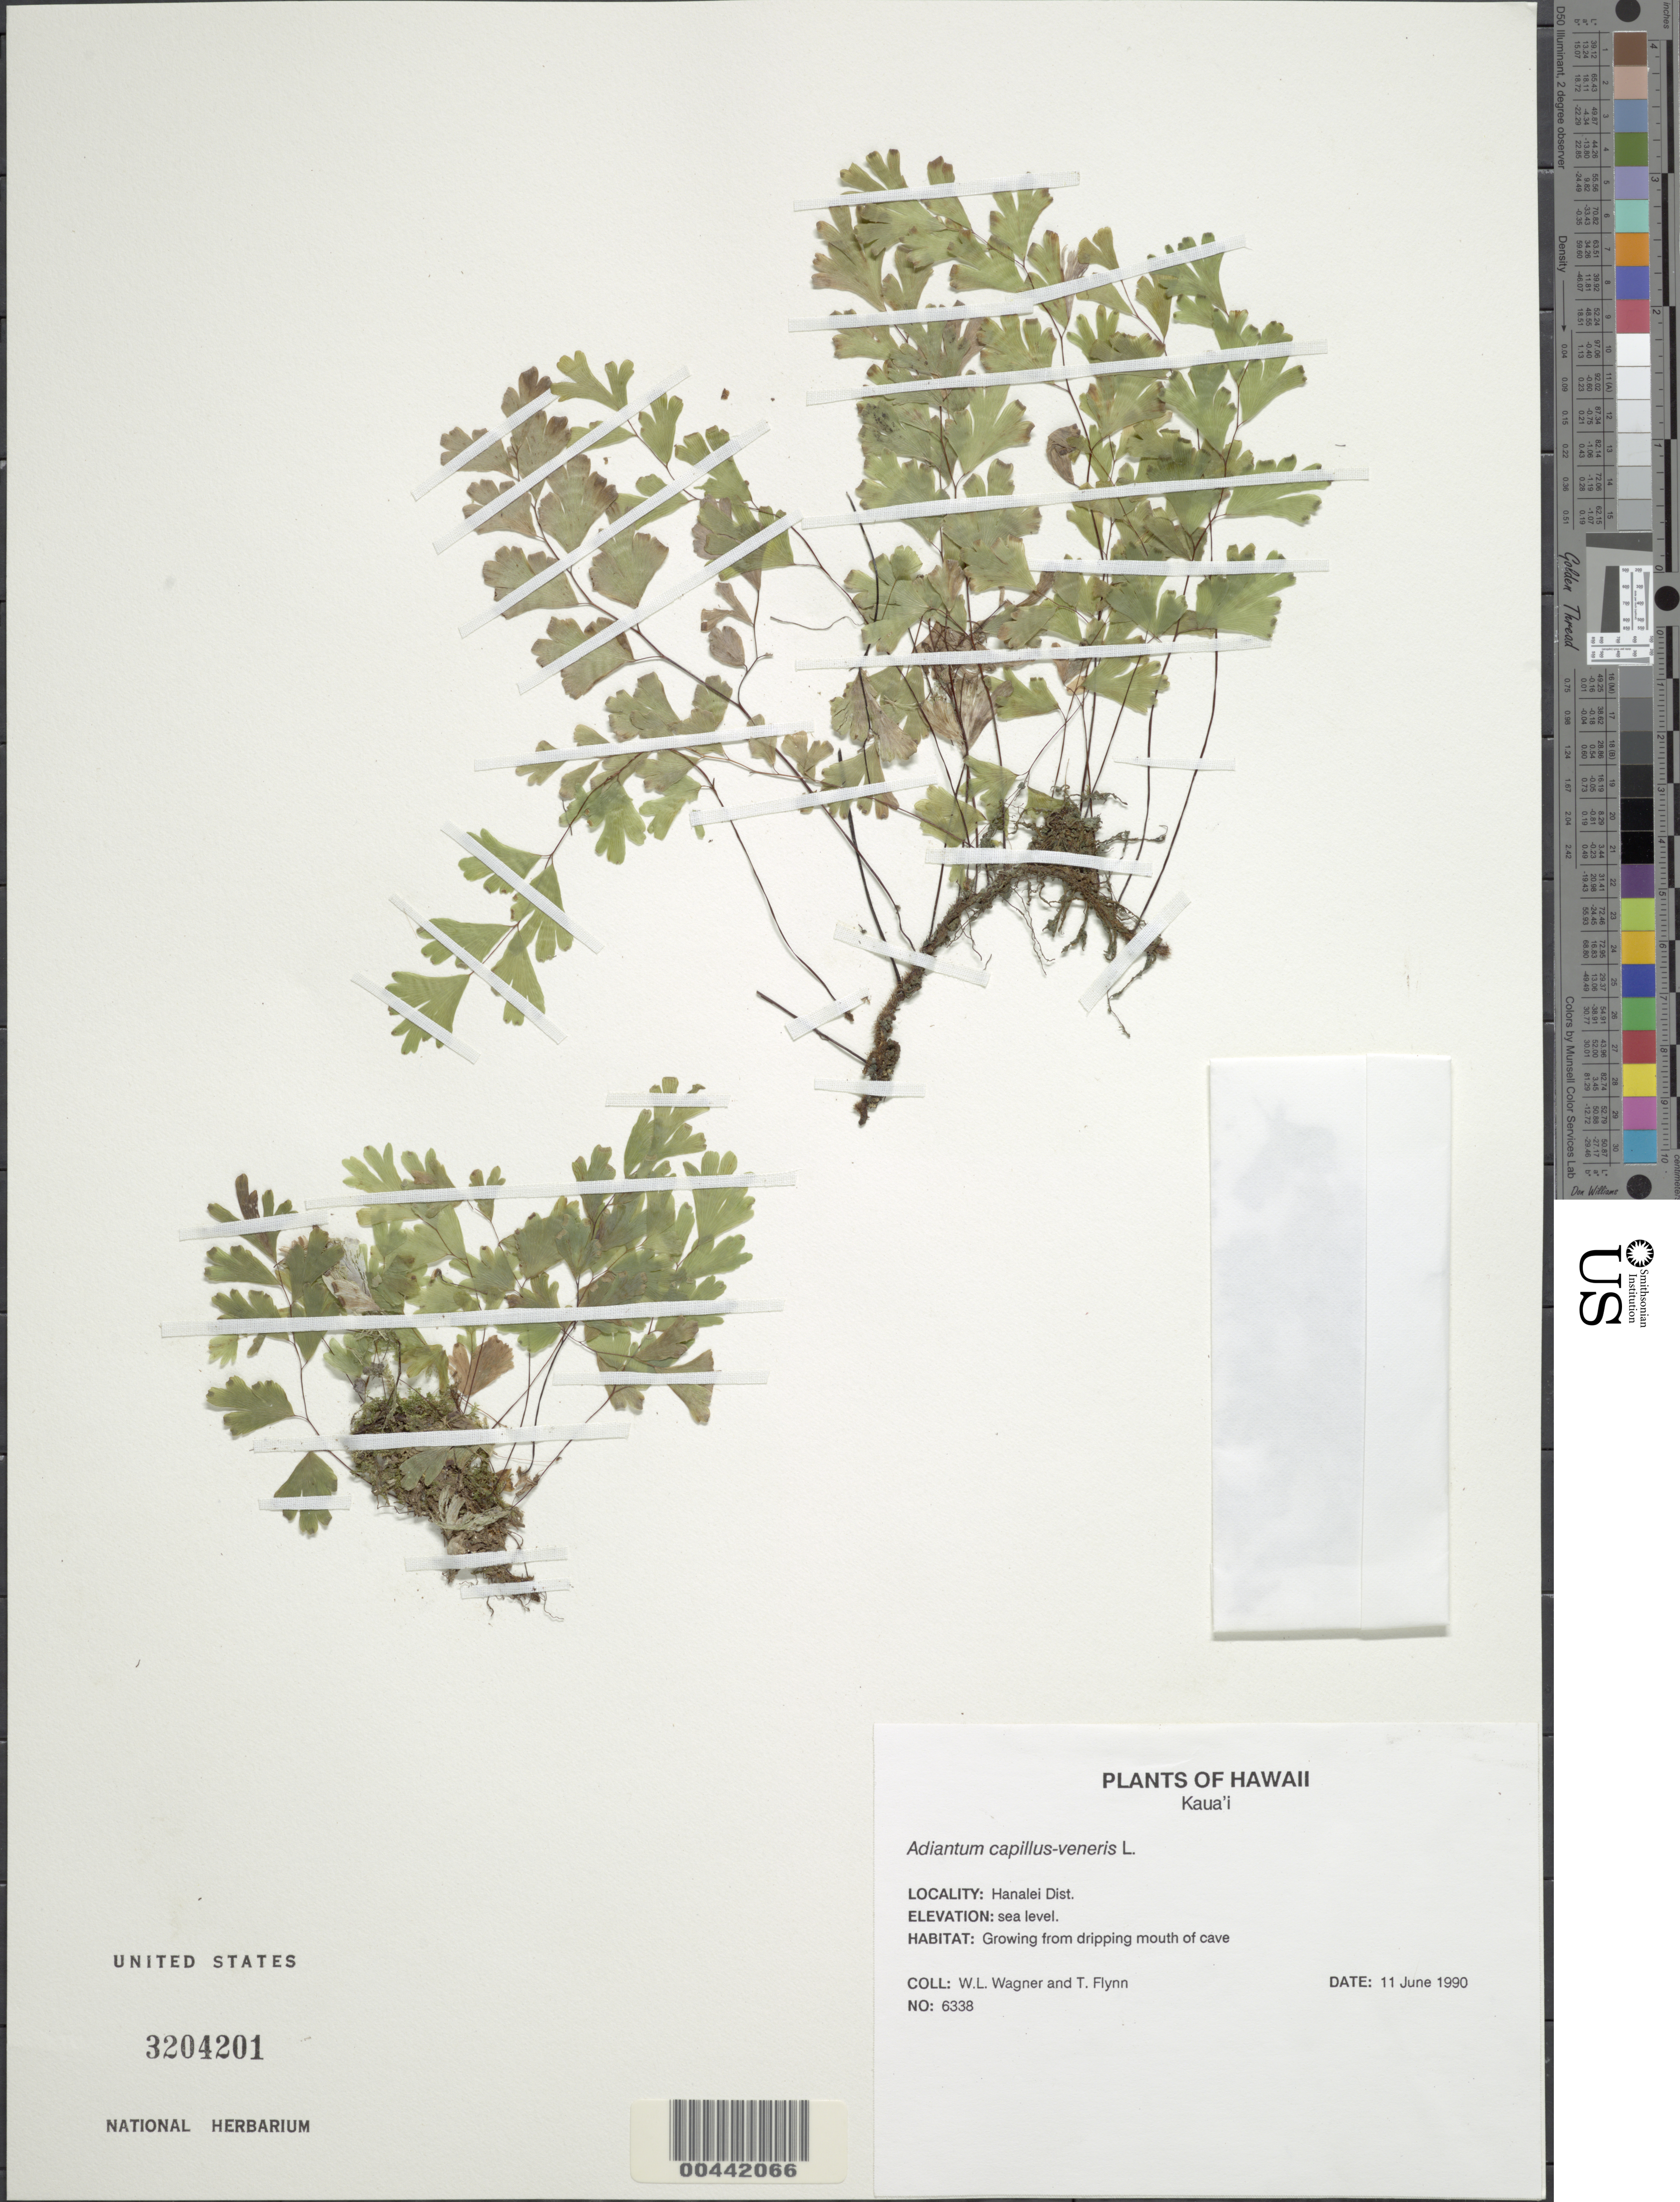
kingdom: Plantae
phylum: Tracheophyta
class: Polypodiopsida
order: Polypodiales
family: Pteridaceae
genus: Adiantum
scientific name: Adiantum capillus-veneris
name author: L.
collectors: W. L. Wagner & T. W. Flynn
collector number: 6338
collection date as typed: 11 Jun 1990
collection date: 1990-06-11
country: United States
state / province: Hawaii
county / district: Kauai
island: Kaua'i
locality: Hanalei Dist.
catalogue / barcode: US 3204201